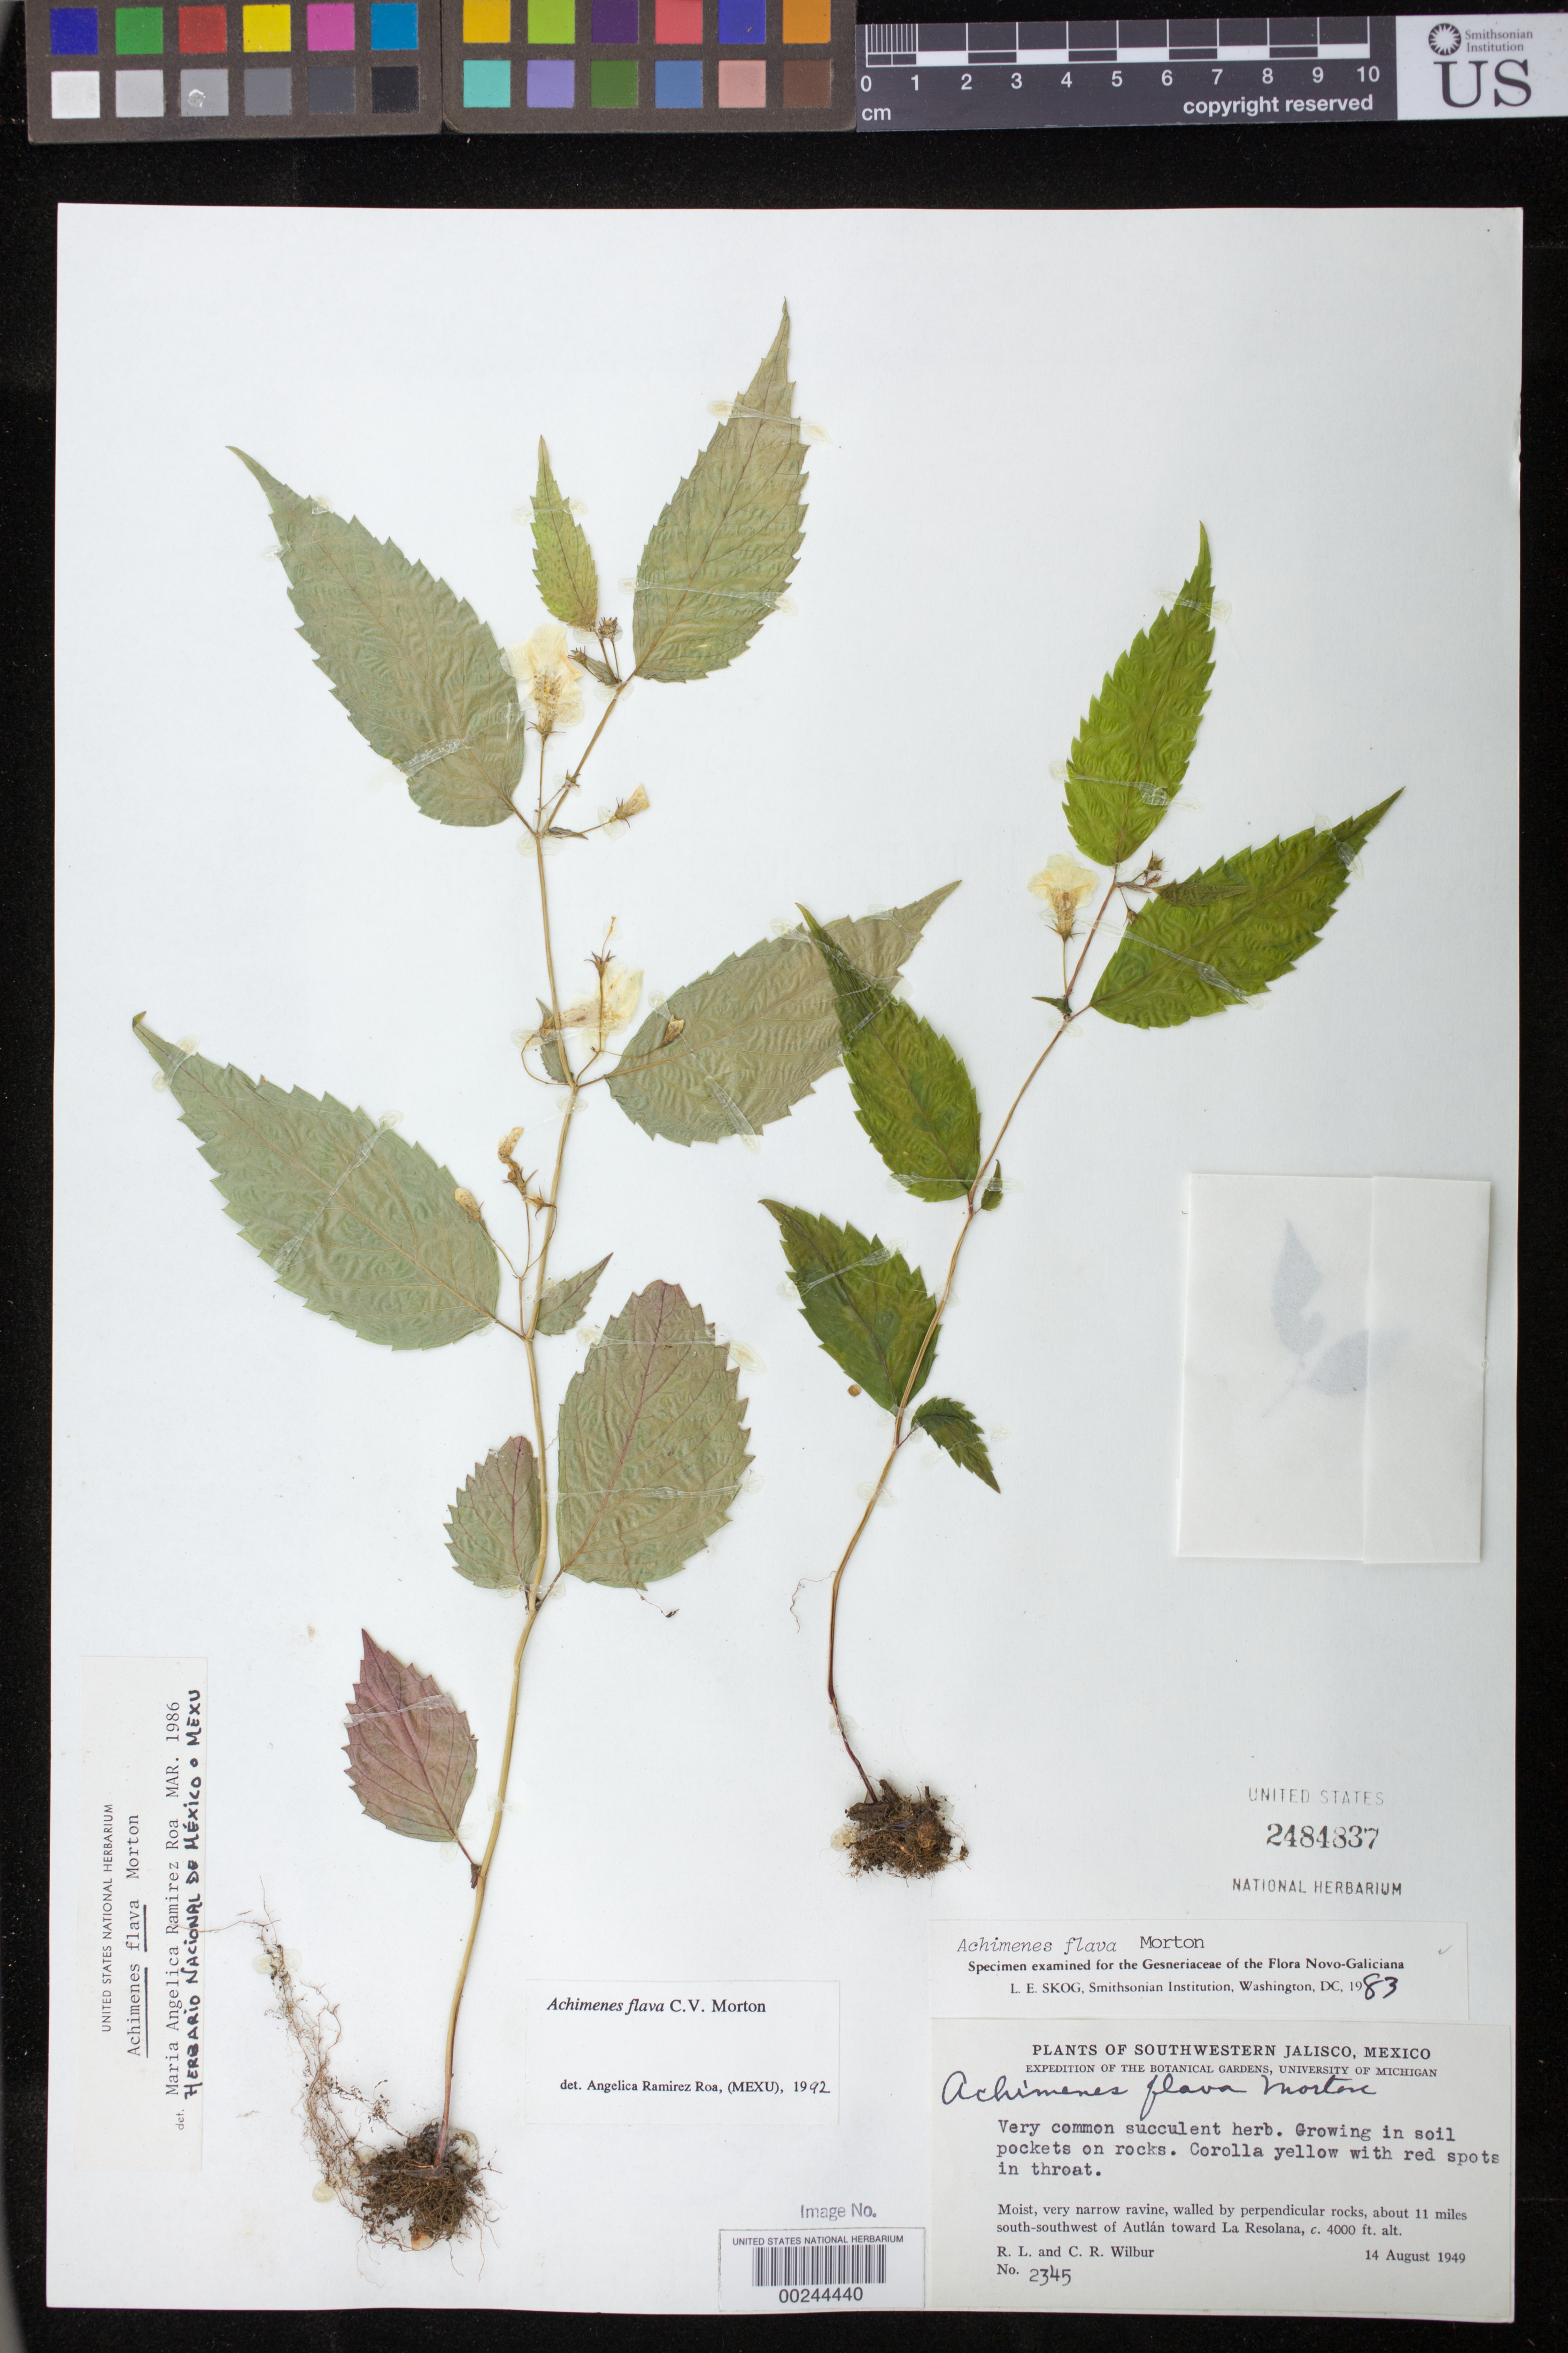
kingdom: Plantae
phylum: Tracheophyta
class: Magnoliopsida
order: Lamiales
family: Gesneriaceae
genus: Achimenes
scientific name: Achimenes flava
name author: C.V. Morton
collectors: R. L. Wilbur & C. Wilbur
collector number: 2345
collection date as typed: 14 Aug 1949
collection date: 1949-08-14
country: Mexico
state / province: Jalisco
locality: About 11 mi S-SW of Autlan toward La Resolana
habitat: Moist, very narrow ravine, walled by perpendicular rocks, growing in soil pockets on rocks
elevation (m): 1219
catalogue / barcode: US 2484837